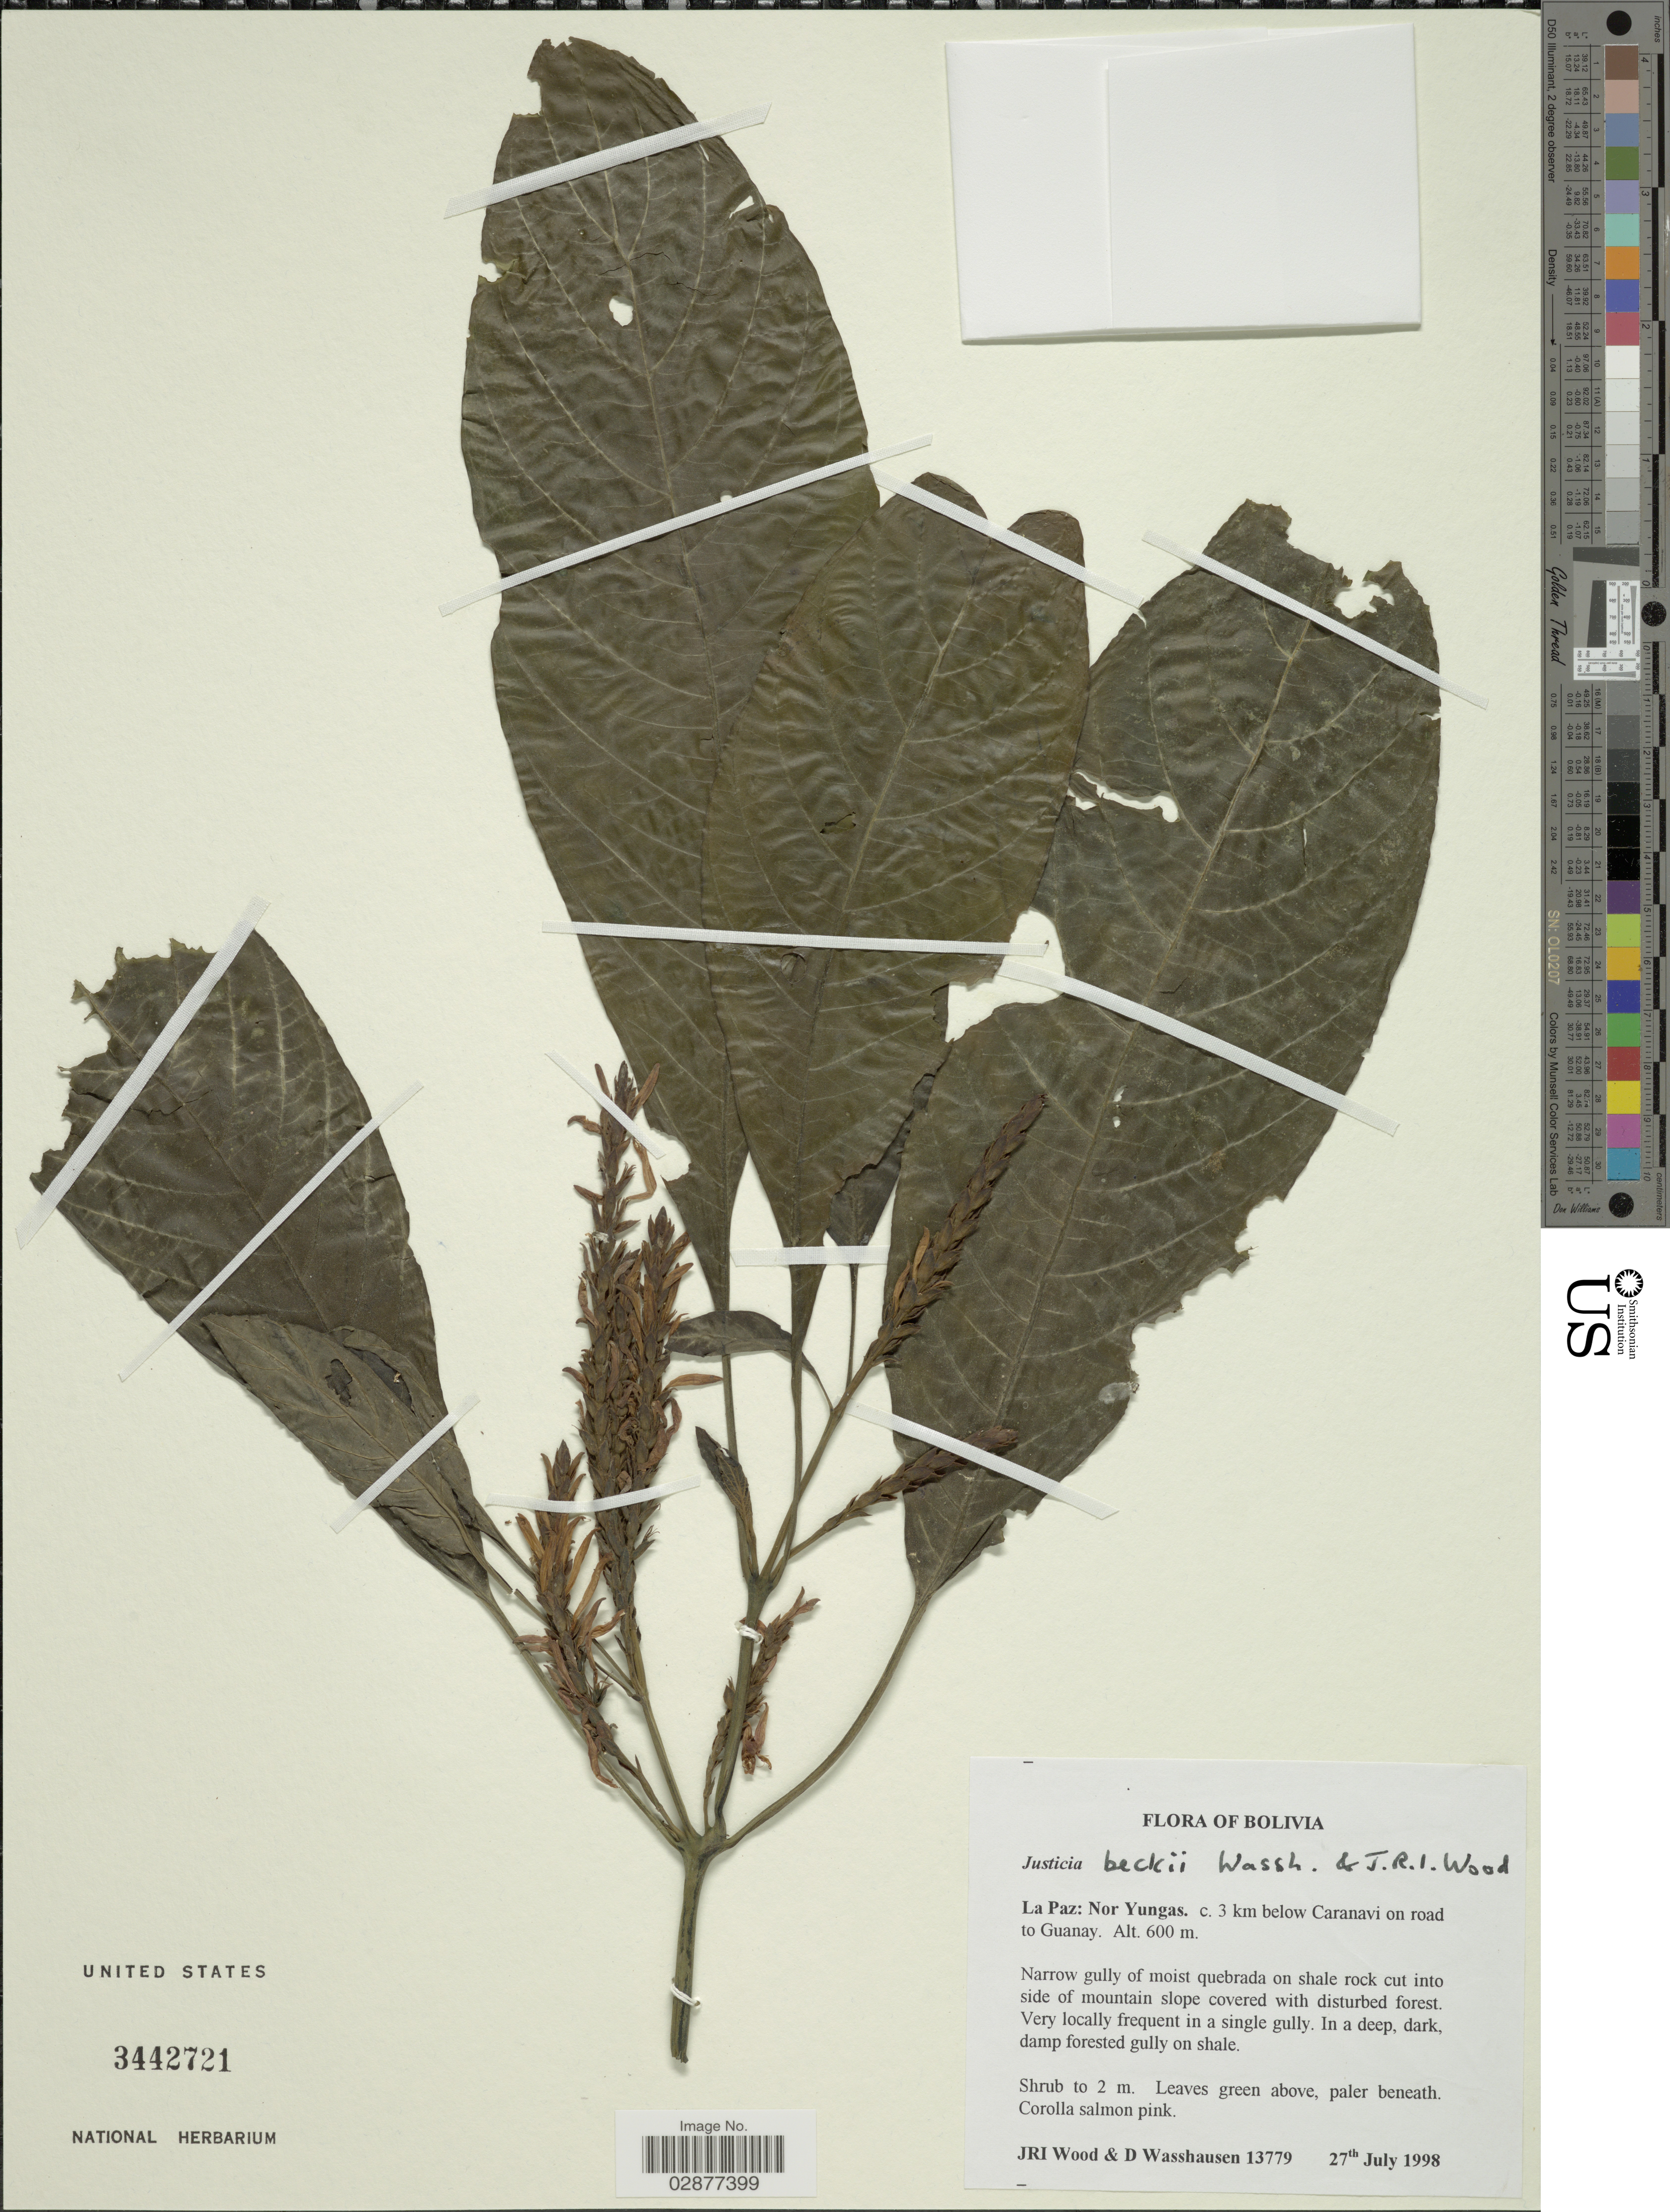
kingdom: Plantae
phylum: Tracheophyta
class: Magnoliopsida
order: Lamiales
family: Acanthaceae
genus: Justicia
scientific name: Justicia beckii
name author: Wassh. & J.R.I. Wood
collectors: J. R. I. Wood & D. C. Wasshausen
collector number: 13779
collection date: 1998-07-27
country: Bolivia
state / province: La Paz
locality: Nor Yungas, c. 3 km below Caranavi on road to Guanay.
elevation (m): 600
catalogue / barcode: US 3442721